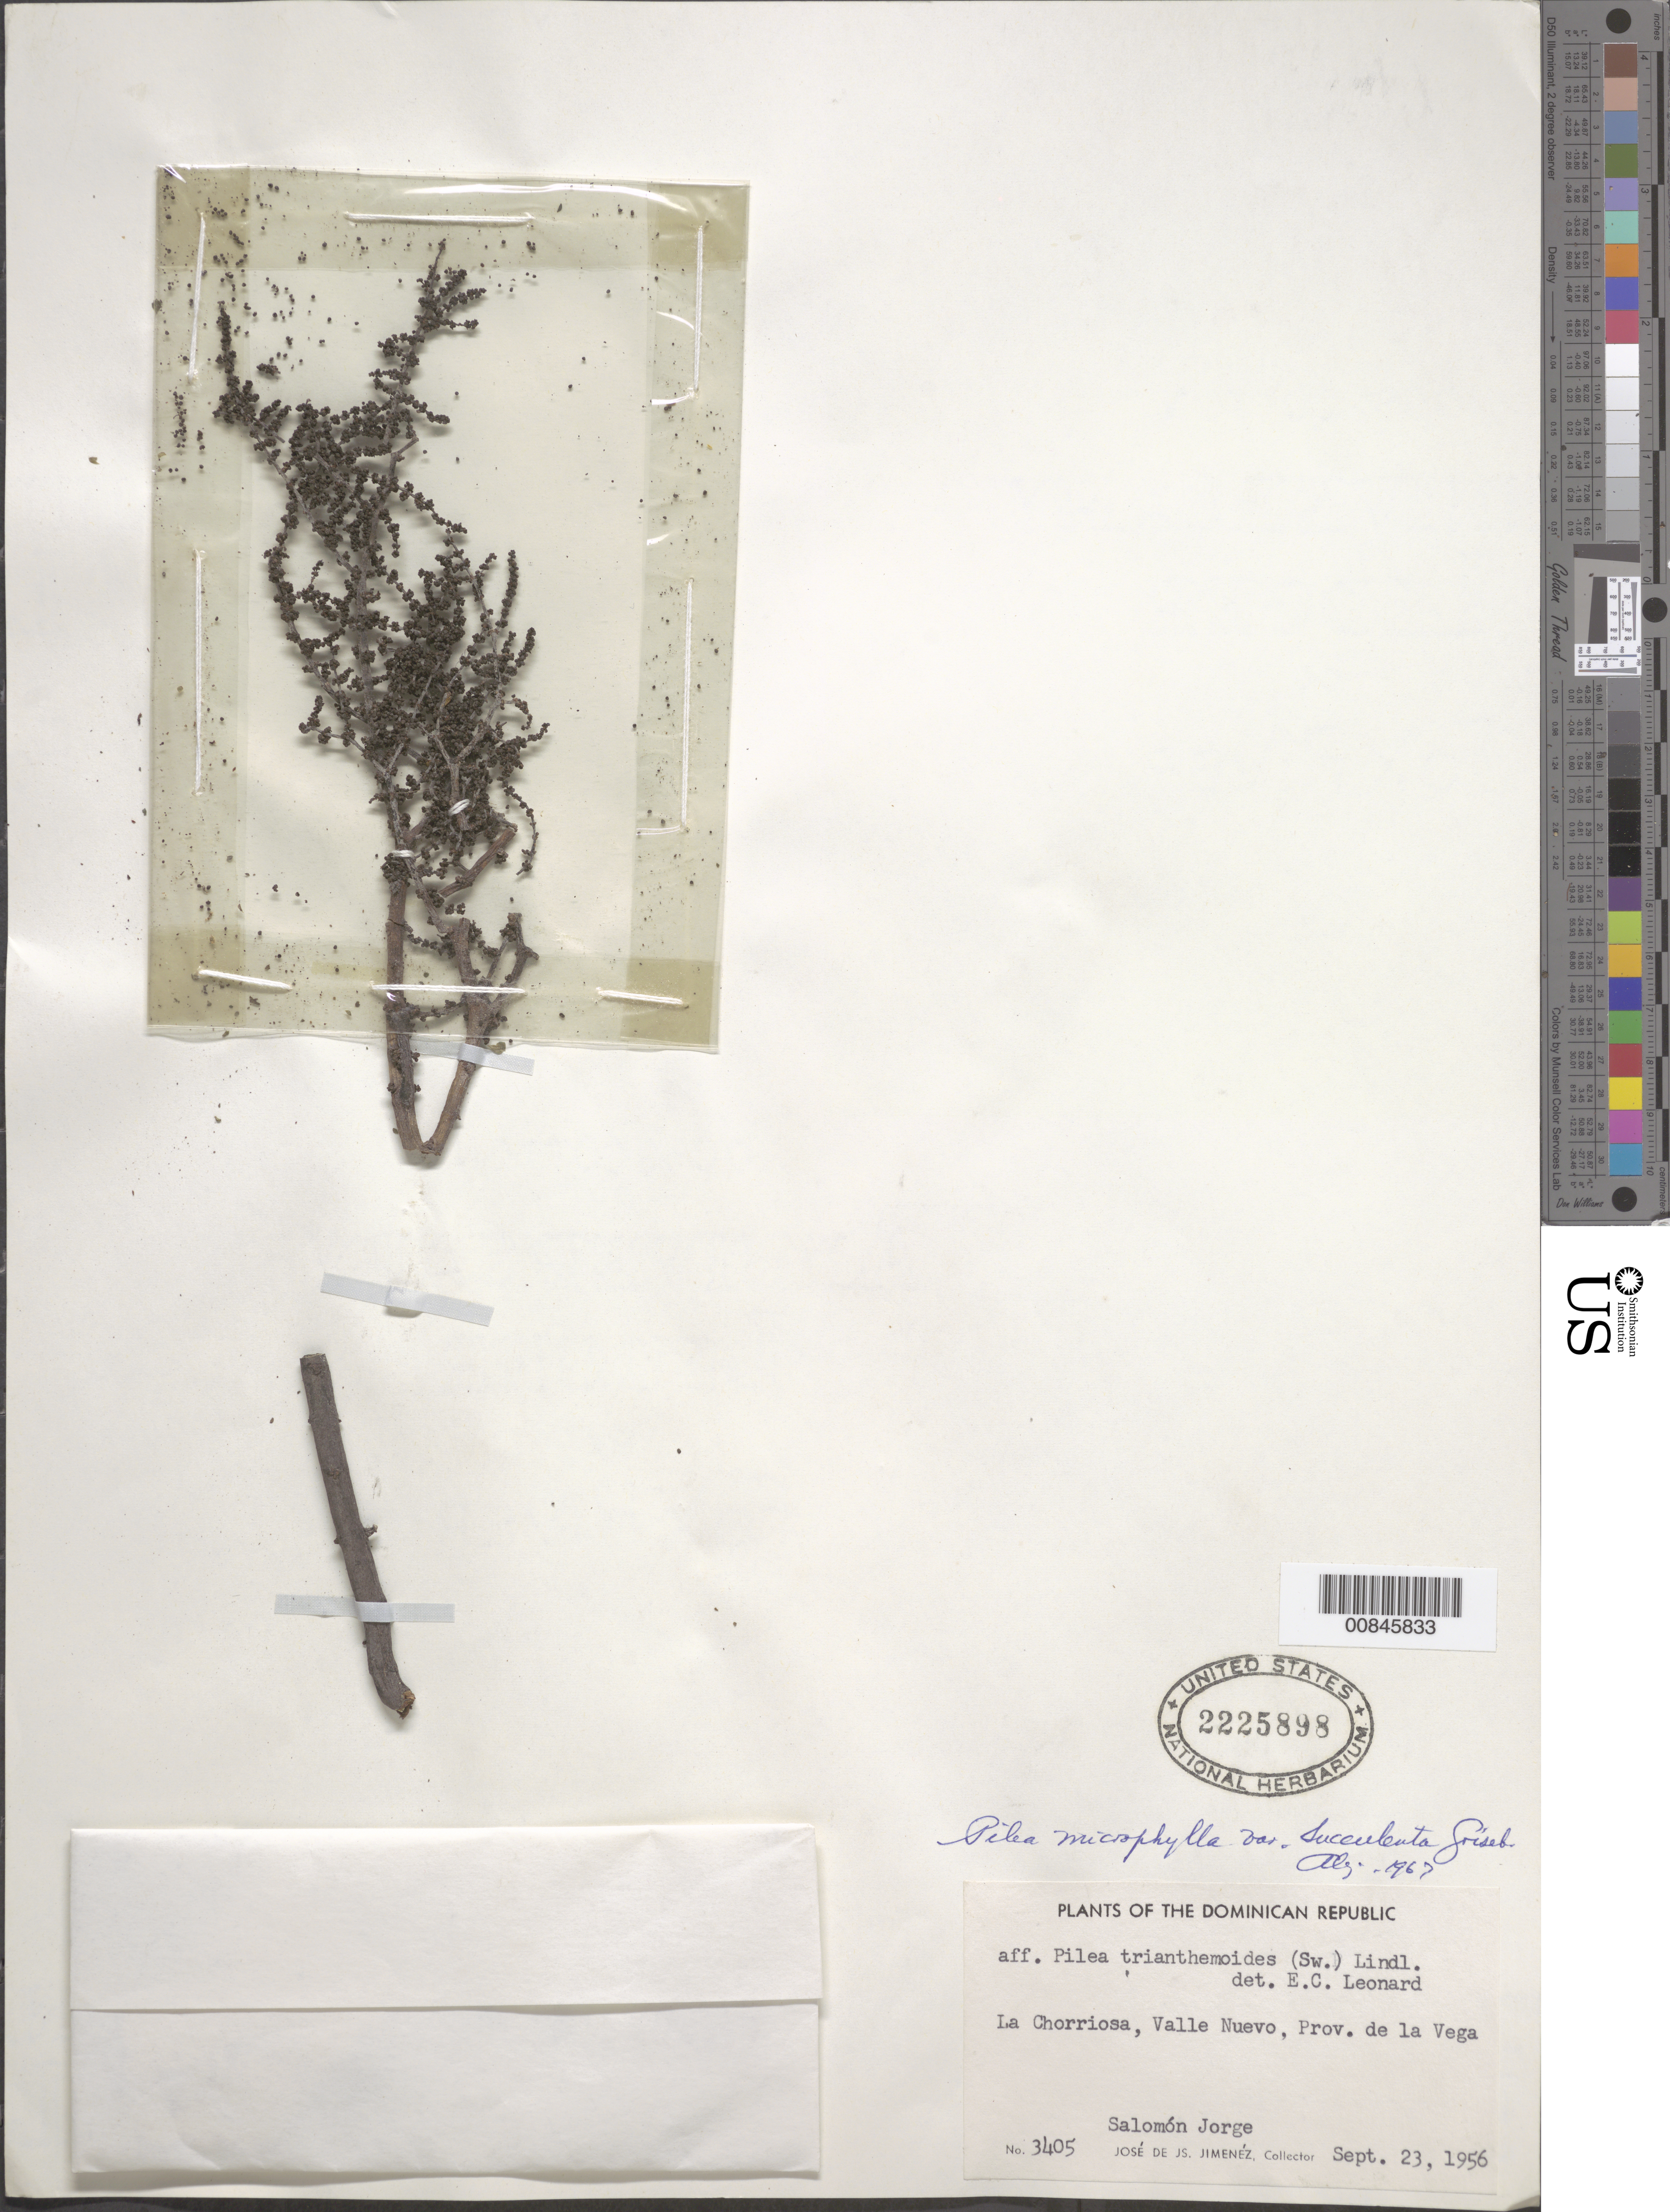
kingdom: Plantae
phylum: Tracheophyta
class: Magnoliopsida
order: Rosales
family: Urticaceae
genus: Pilea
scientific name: Pilea microphylla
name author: (L.) Liebm.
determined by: Liogier, Alain H.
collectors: J. J. Jiménez & J. Salomón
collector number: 3405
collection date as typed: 23 Sep 1956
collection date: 1956-09-23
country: Dominican Republic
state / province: La Vega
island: Hispaniola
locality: La Chorriosa, Valle Nuevo.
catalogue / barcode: US 2225898